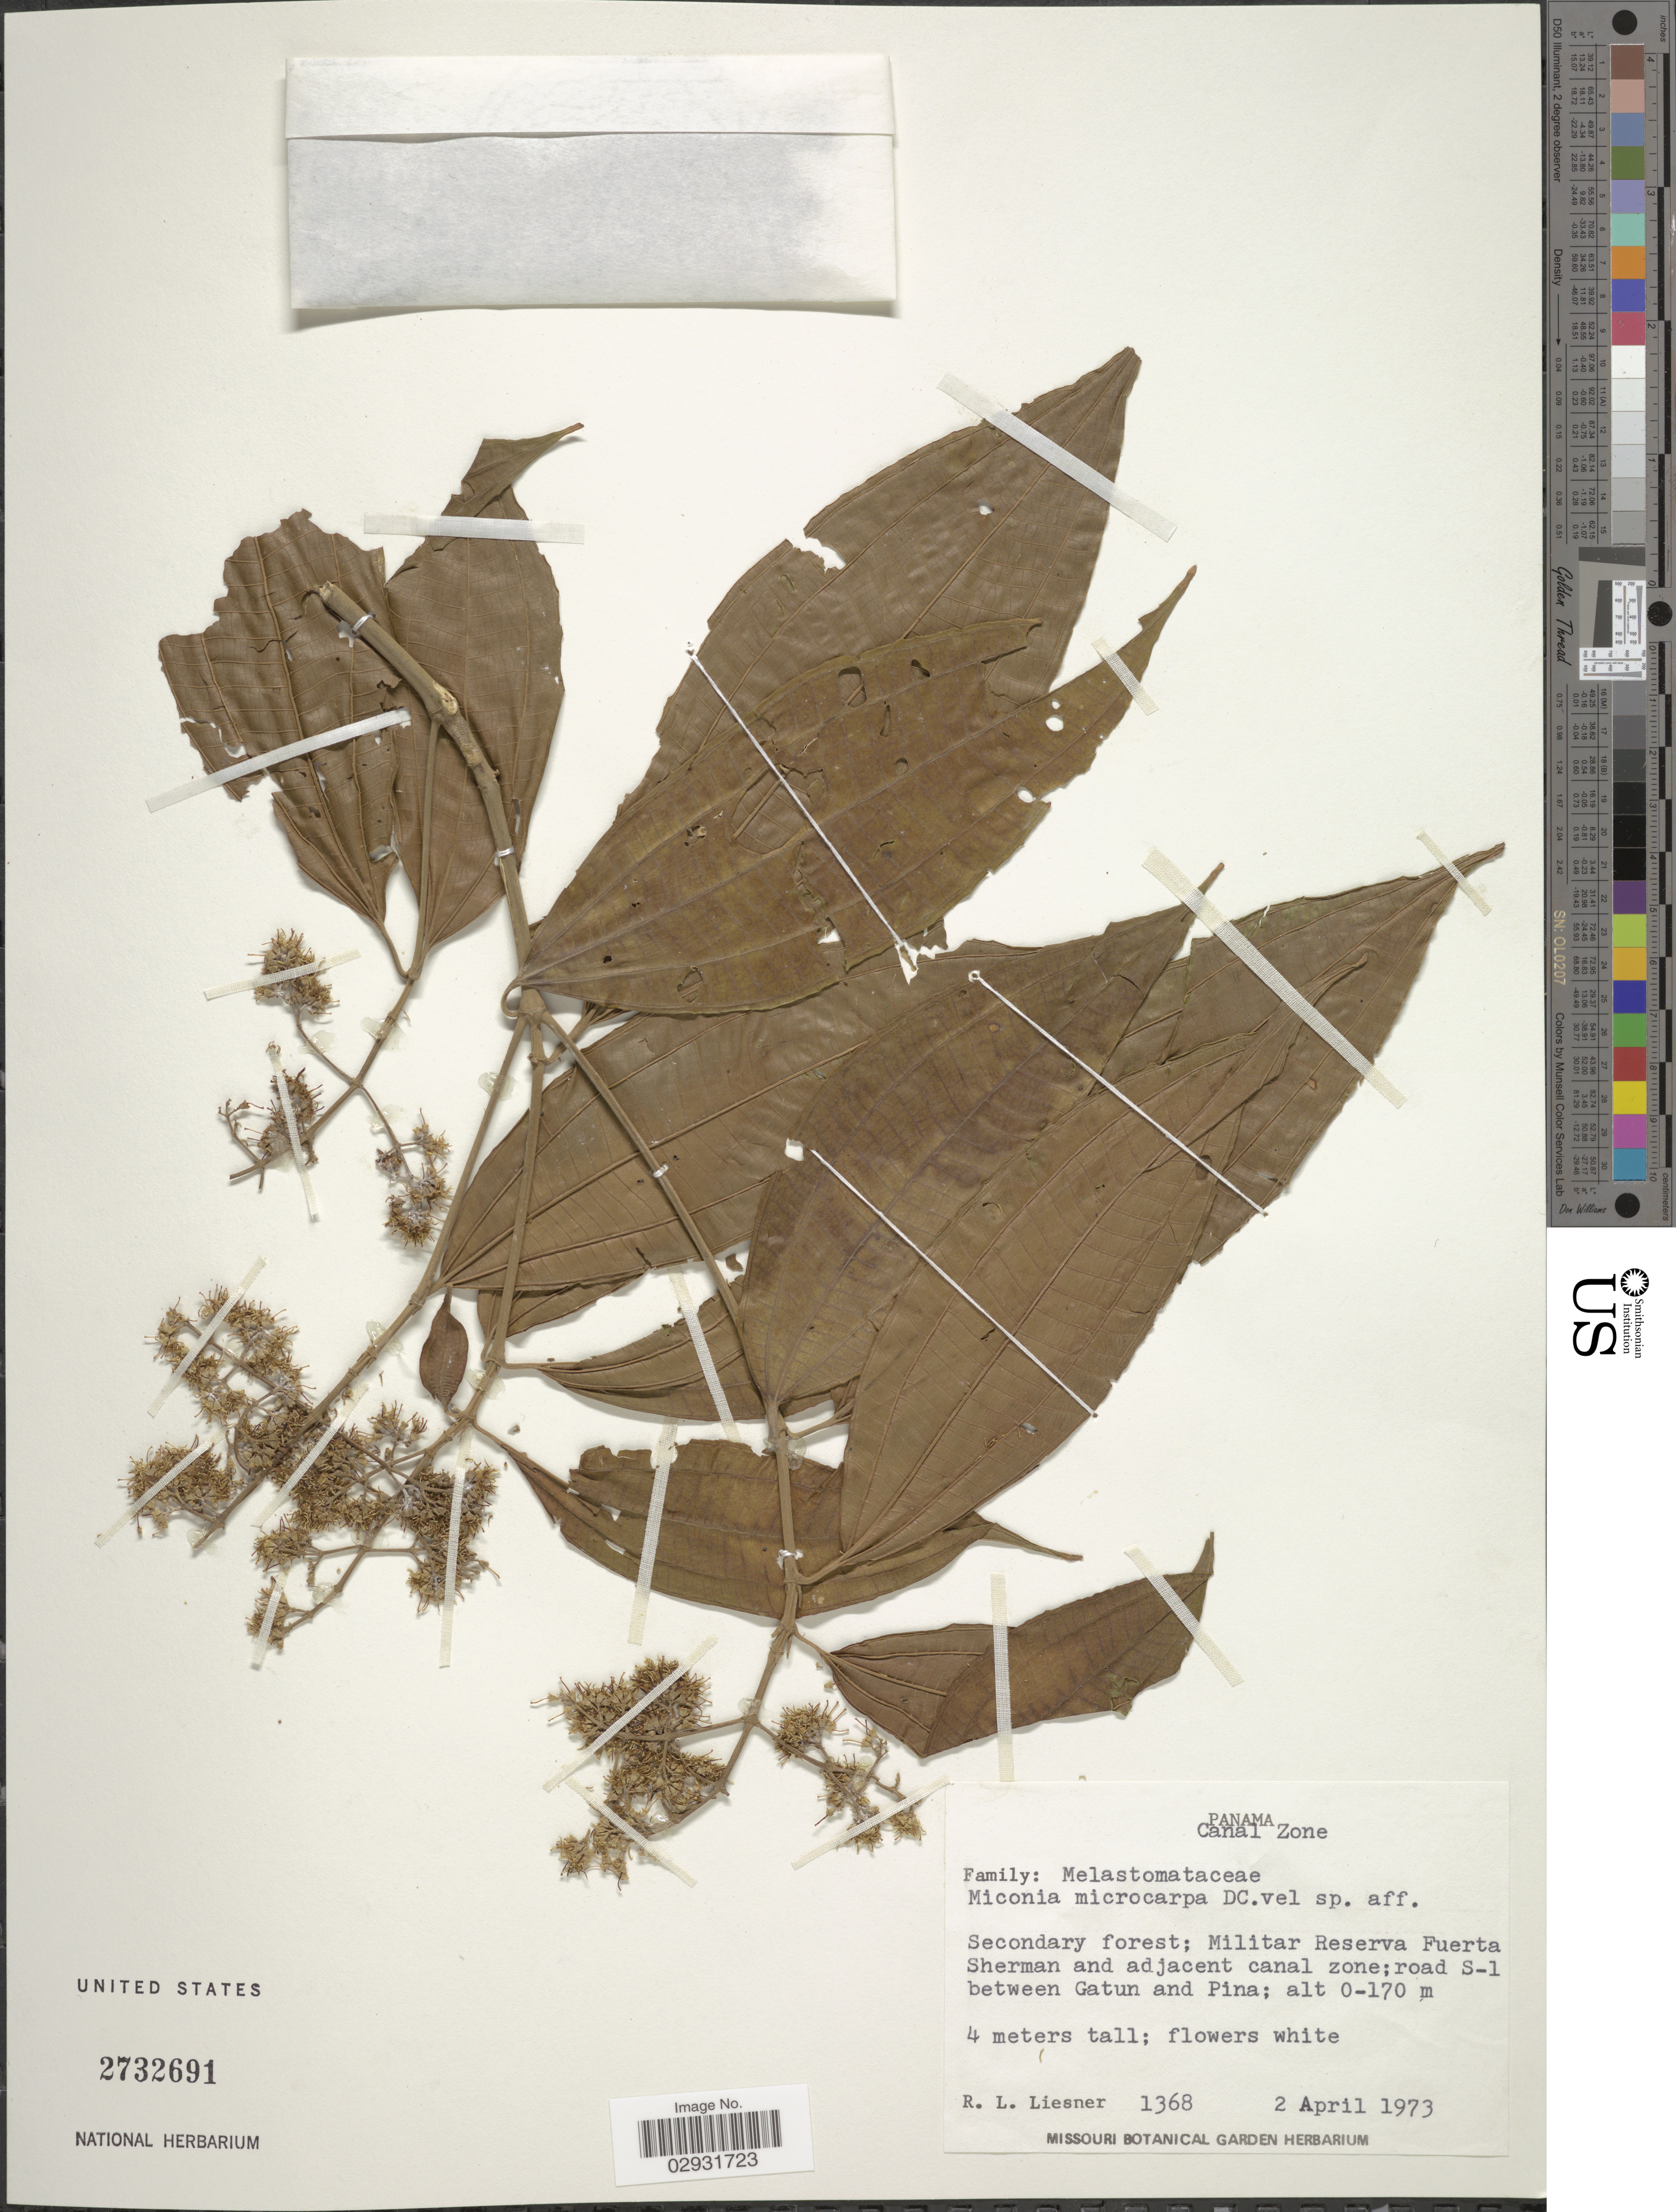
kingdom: Plantae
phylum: Tracheophyta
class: Magnoliopsida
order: Myrtales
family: Melastomataceae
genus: Miconia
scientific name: Miconia affinis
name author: DC.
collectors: R. L. Liesner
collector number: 1368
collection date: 1973-04-02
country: Panama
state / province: Colón / Panamá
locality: Canal Zone. Secondary forest; Militar Reserva Fuerta Sherman and adjacent canal zone; road S-1 between Gatun and Pina.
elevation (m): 0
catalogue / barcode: US 2732691